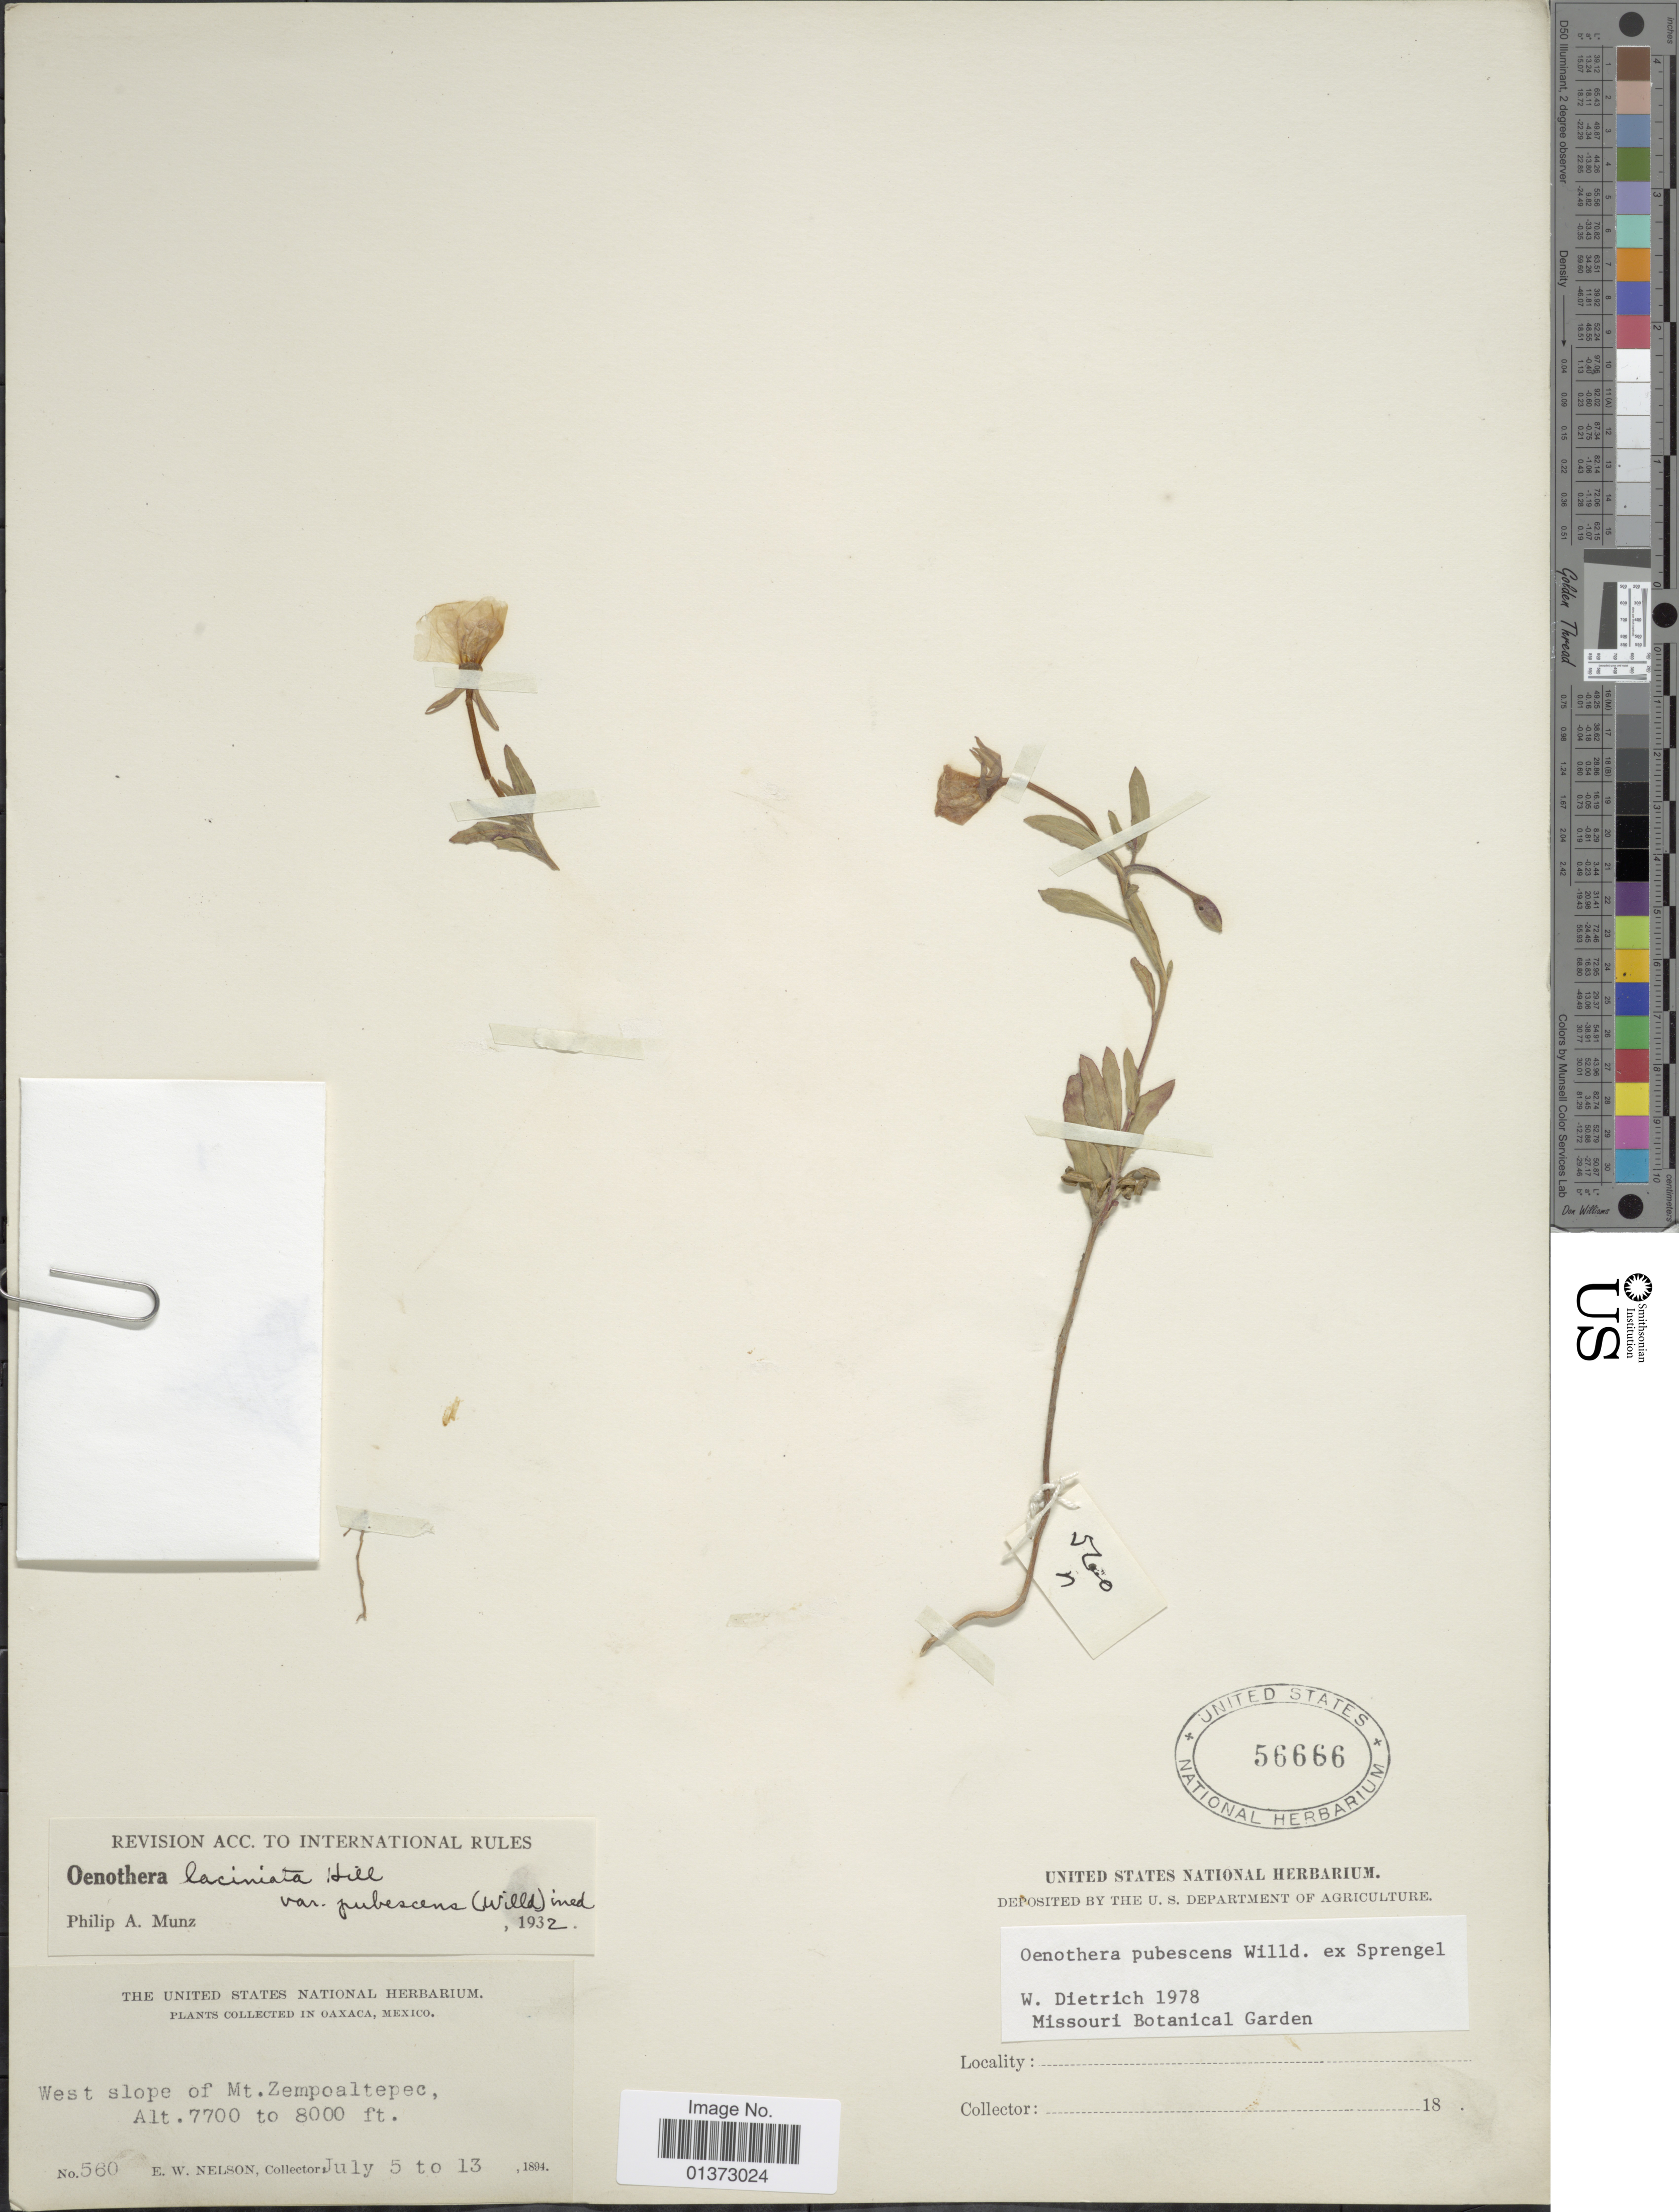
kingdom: Plantae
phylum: Tracheophyta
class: Magnoliopsida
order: Myrtales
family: Onagraceae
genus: Oenothera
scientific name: Oenothera pubescens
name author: Willd. ex Spreng.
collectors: E. W. Nelson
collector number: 560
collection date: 1894-07-05/1894-07-13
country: Mexico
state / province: Oaxaca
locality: West slope of Mt. Zempoaltepec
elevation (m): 2347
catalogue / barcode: US 56666